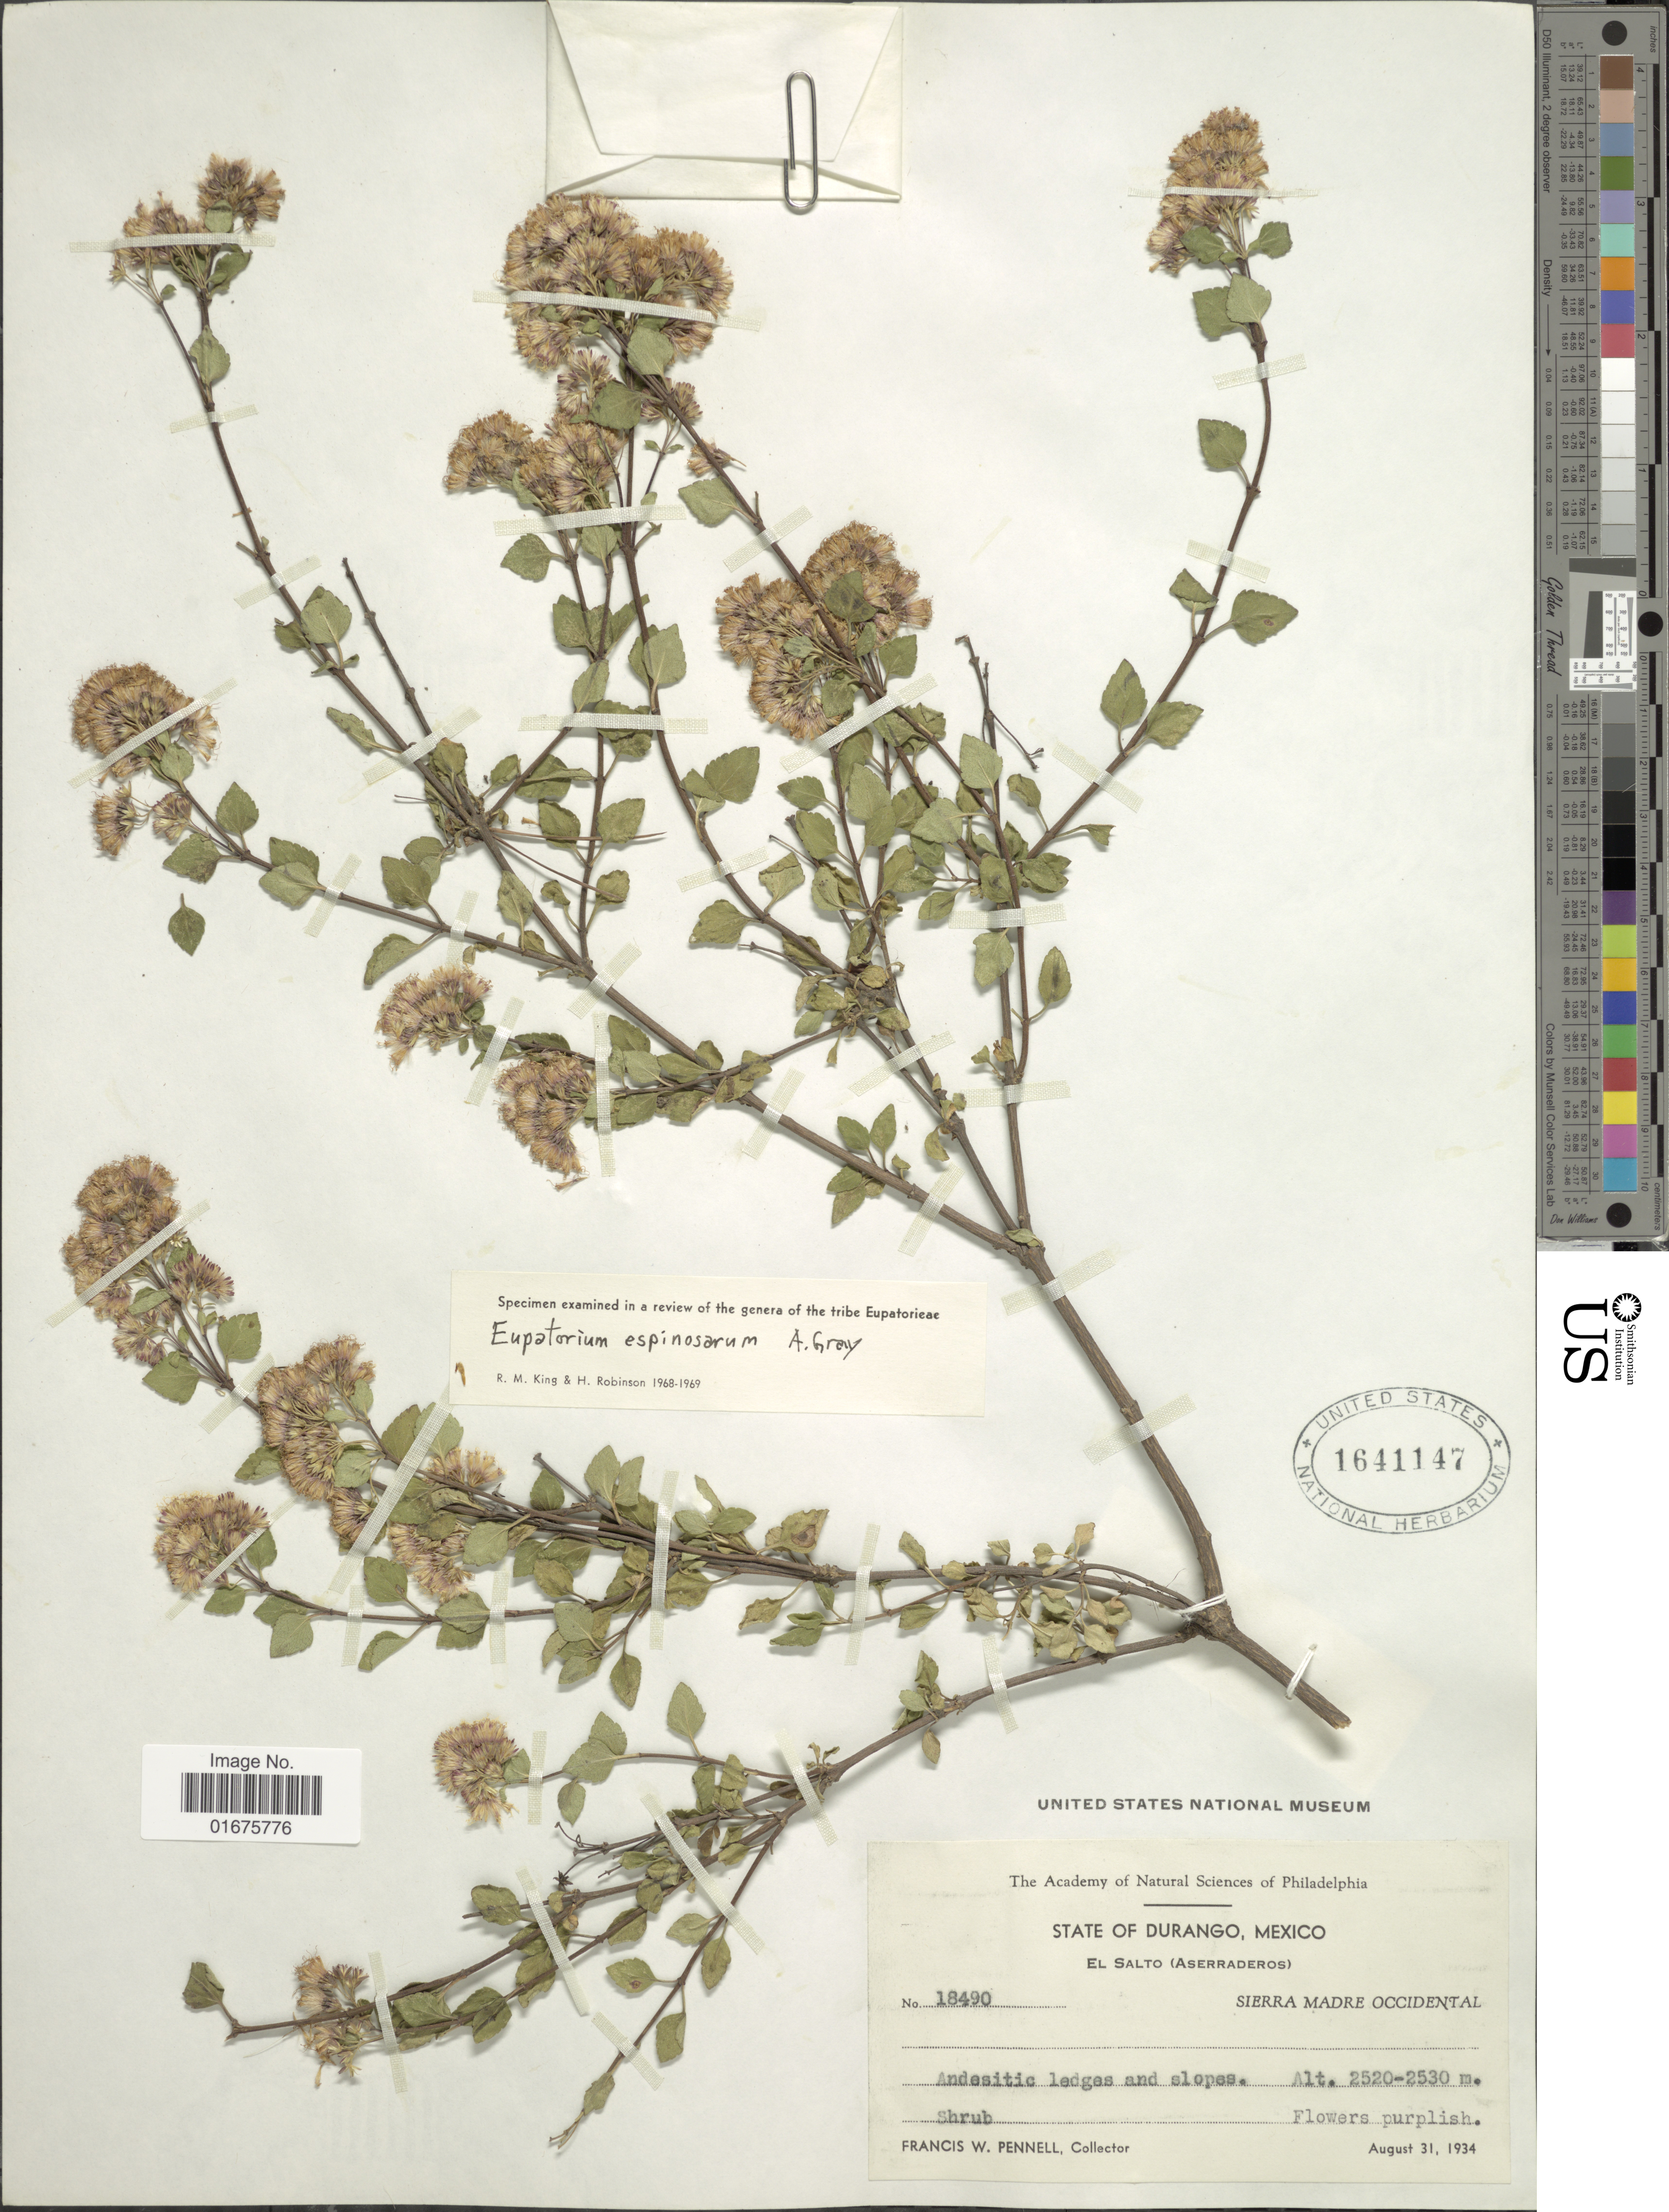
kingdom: Plantae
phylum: Tracheophyta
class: Magnoliopsida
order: Asterales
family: Asteraceae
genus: Ageratina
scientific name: Ageratina espinosarum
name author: (A. Gray) R.M. King & H. Rob.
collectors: F. W. Pennell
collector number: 18490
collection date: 1934-08-31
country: Mexico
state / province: Durango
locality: El Salto (Aserraderos) Sierra Madre Occidental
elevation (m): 2520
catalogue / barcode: US 1641147